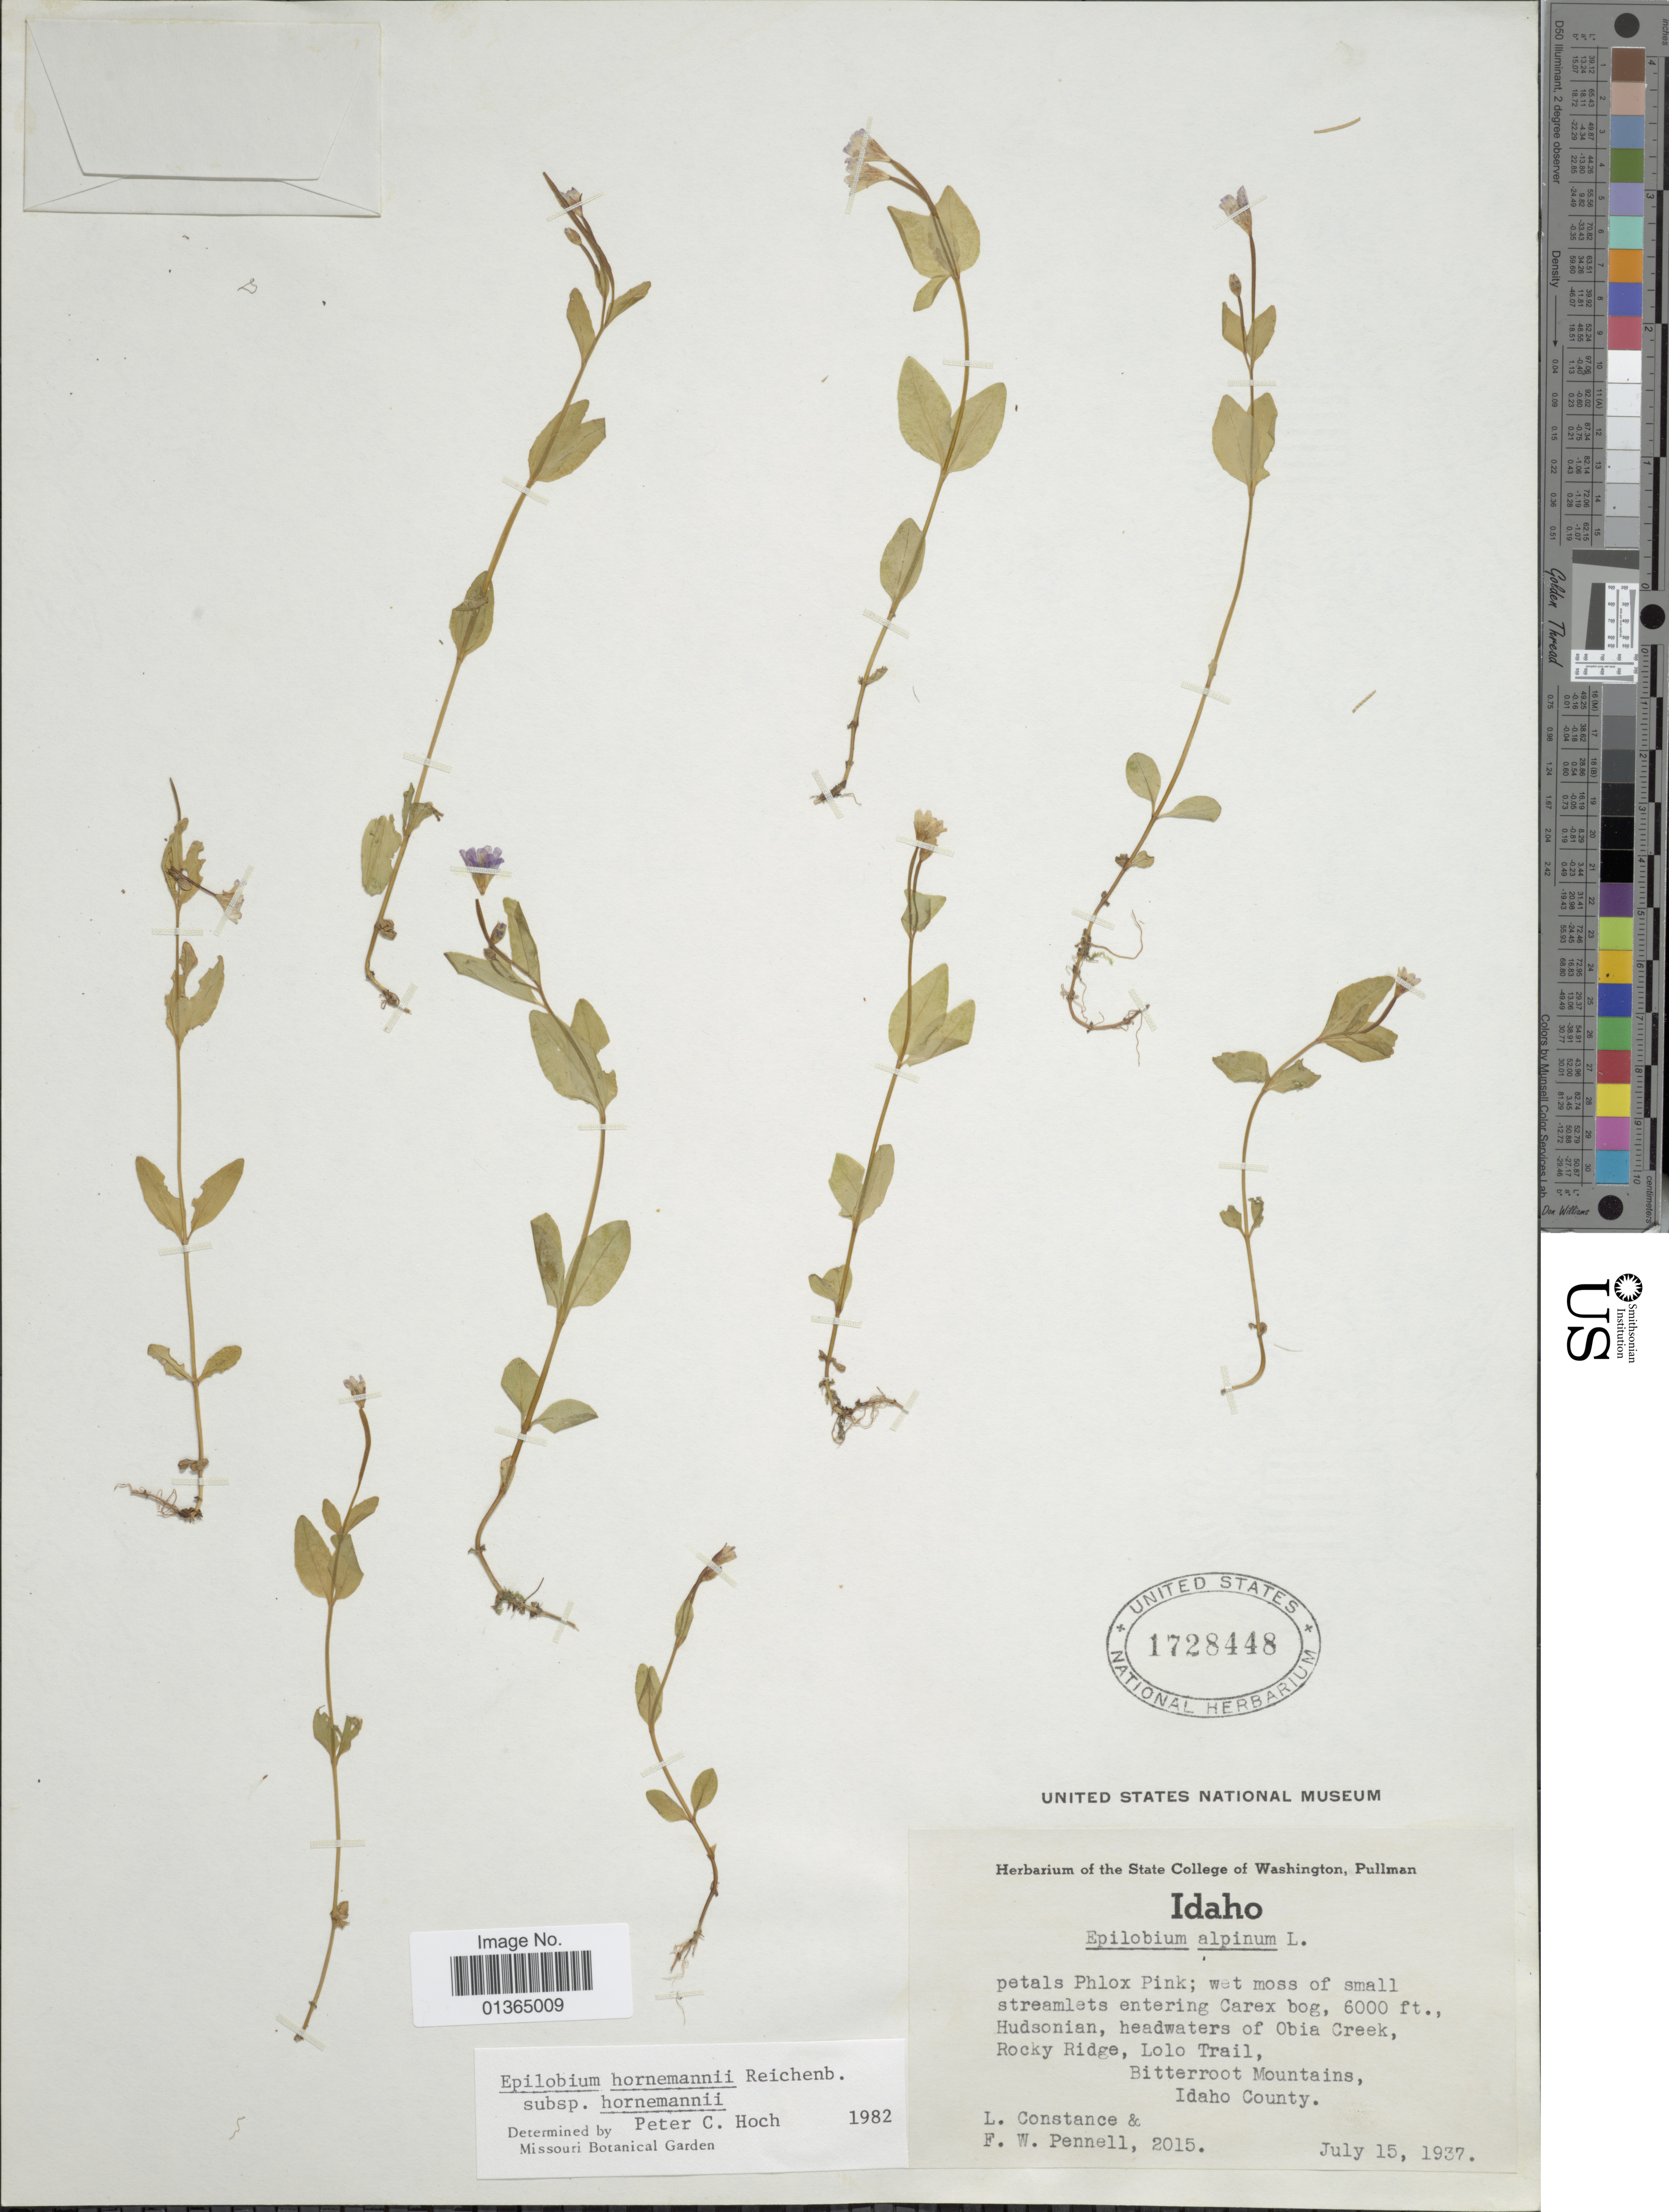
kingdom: Plantae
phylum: Tracheophyta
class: Magnoliopsida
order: Myrtales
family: Onagraceae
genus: Epilobium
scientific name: Epilobium hornemannii subsp. hornemannii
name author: Rchb.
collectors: L. Constance & F. W. Pennell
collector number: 2015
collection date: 1937-07-15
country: United States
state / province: Idaho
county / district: Idaho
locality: Hudsonian, headwaters of Obia Creek, Rocky Ridge, Lolo Trail, Bitterroot Mountains.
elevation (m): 1829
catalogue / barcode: US 1728448